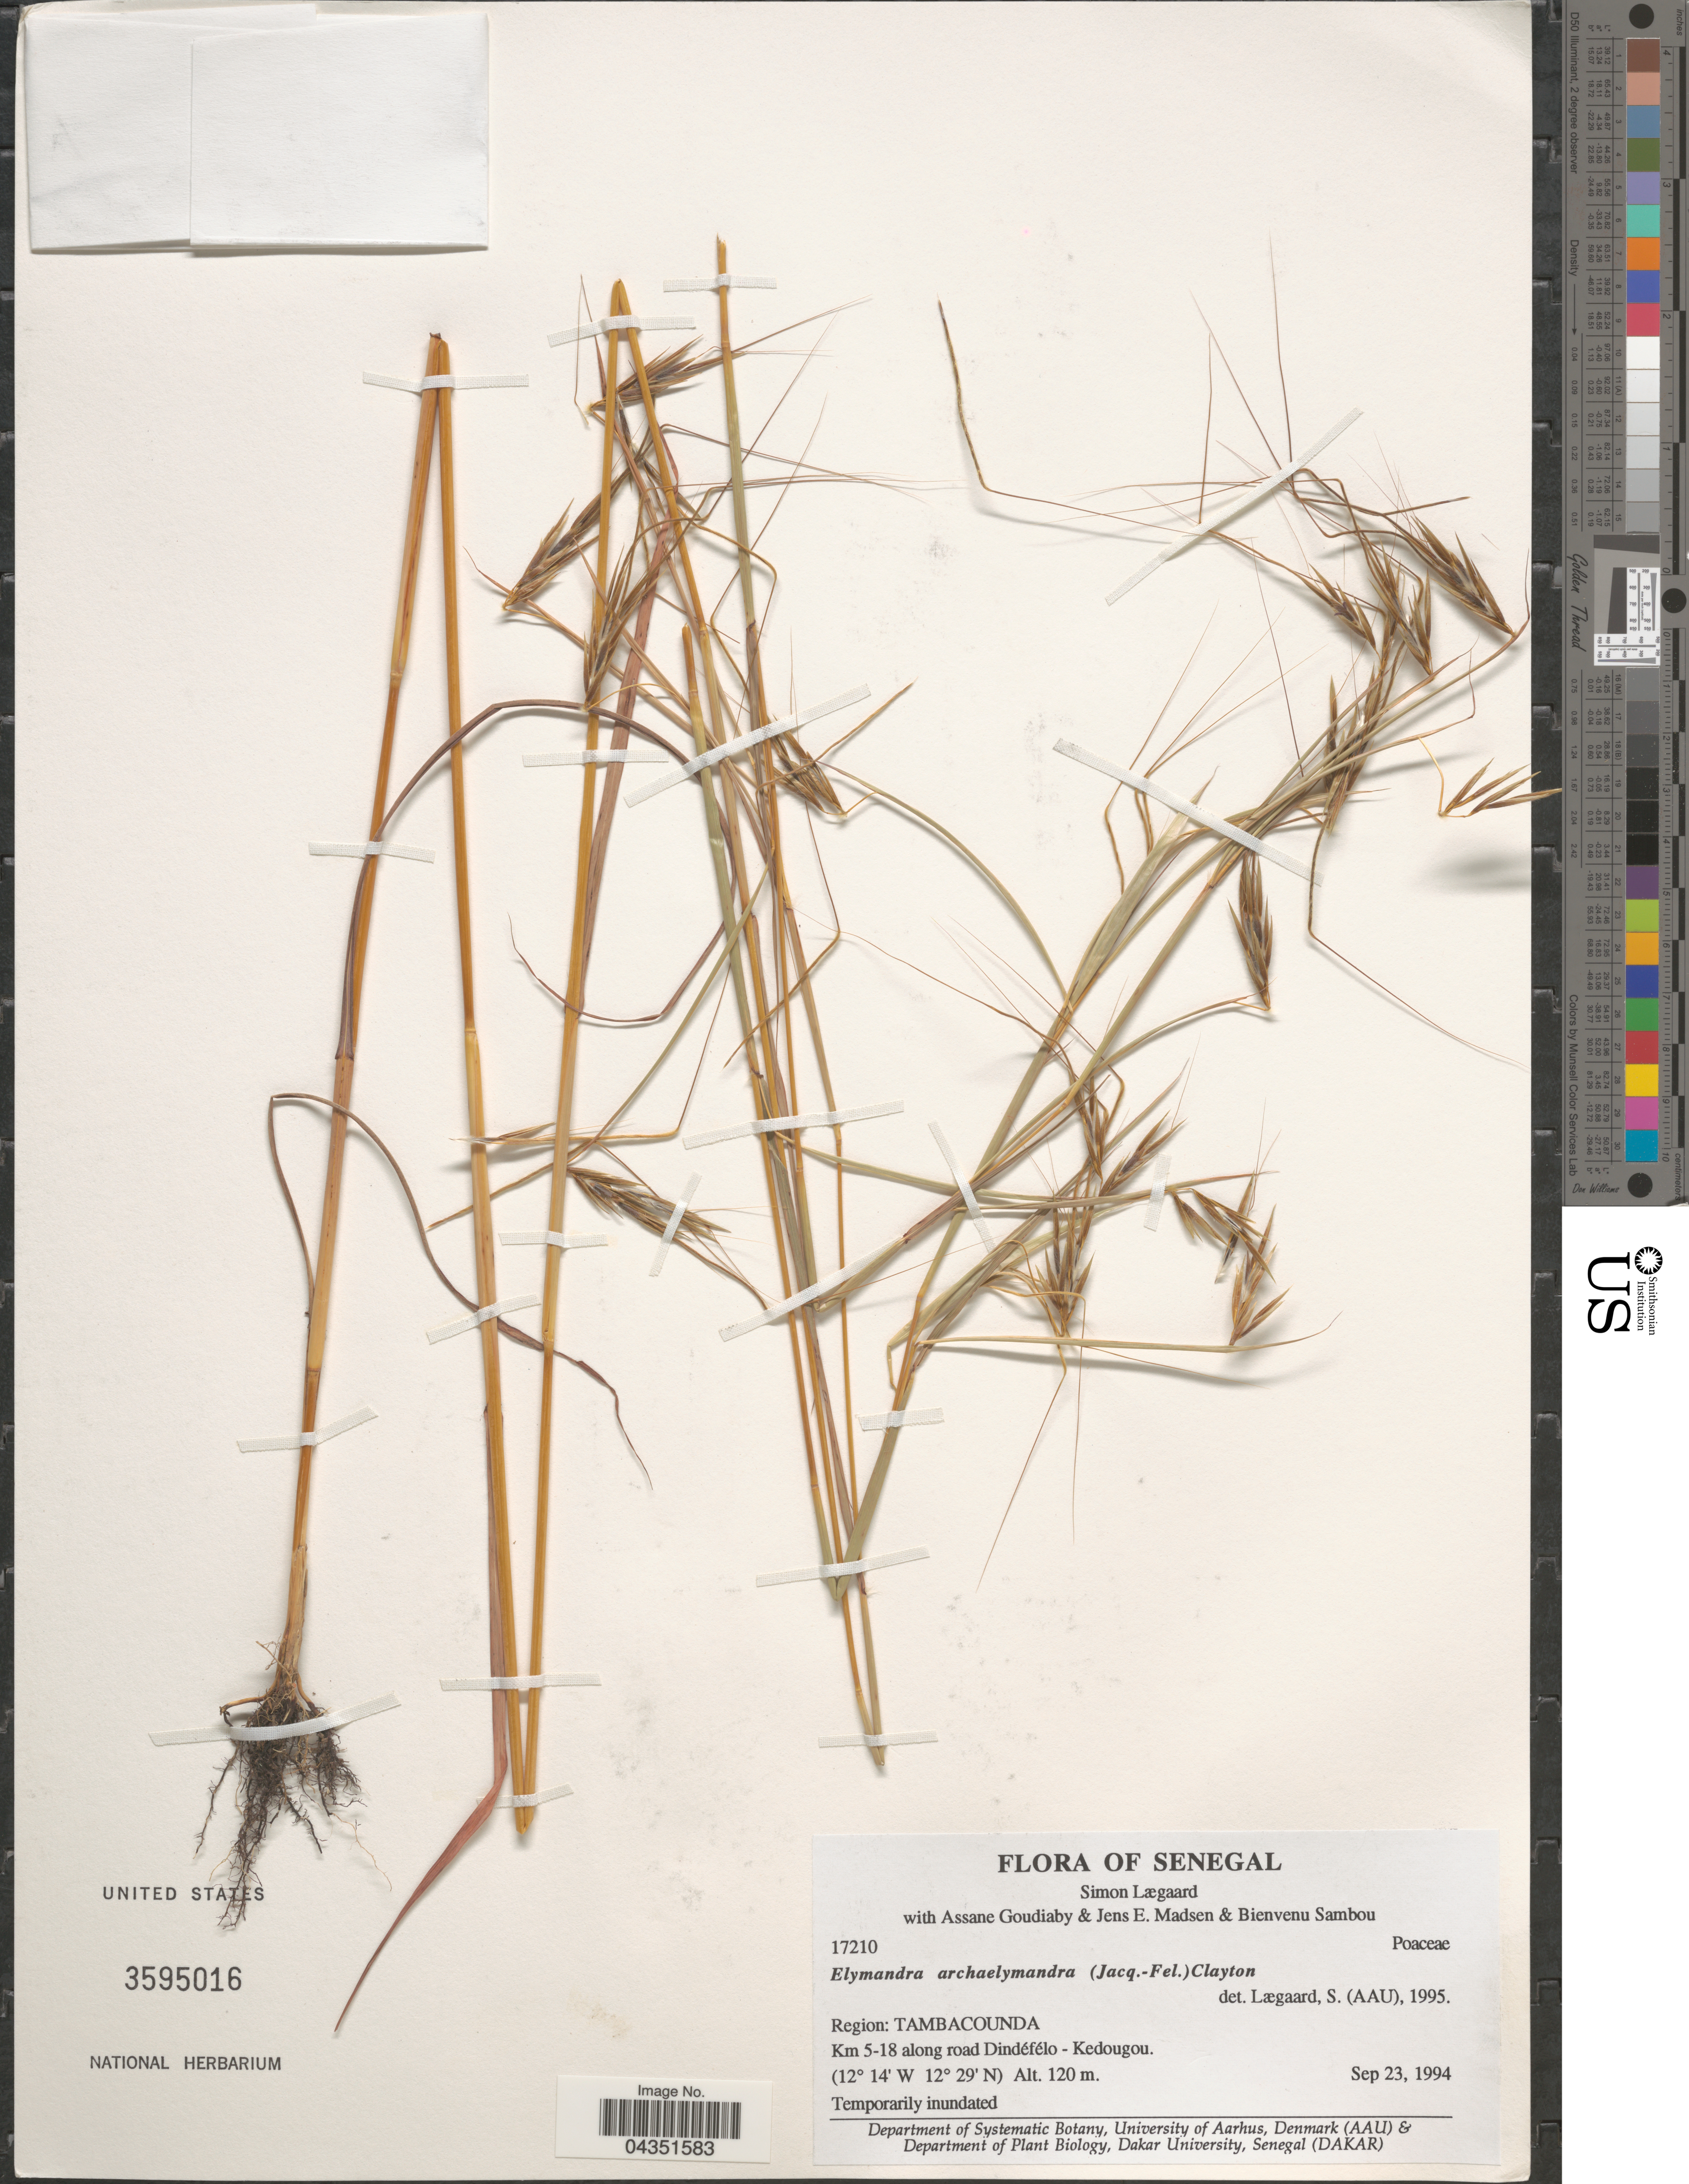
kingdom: Plantae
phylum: Tracheophyta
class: Liliopsida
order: Poales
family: Poaceae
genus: Elymandra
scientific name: Elymandra archaelymandra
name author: (Jacq.-Fél.) Clayton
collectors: S. Lægaard, A. Goudiaby, J. E. Madsen & B. Sambou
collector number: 17210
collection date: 1994-09-23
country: Senegal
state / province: Tambacounda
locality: Region: Tambacounda. Km 5-18 along road Dindéfélo-Kedougou.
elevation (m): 120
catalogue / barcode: US 3595016